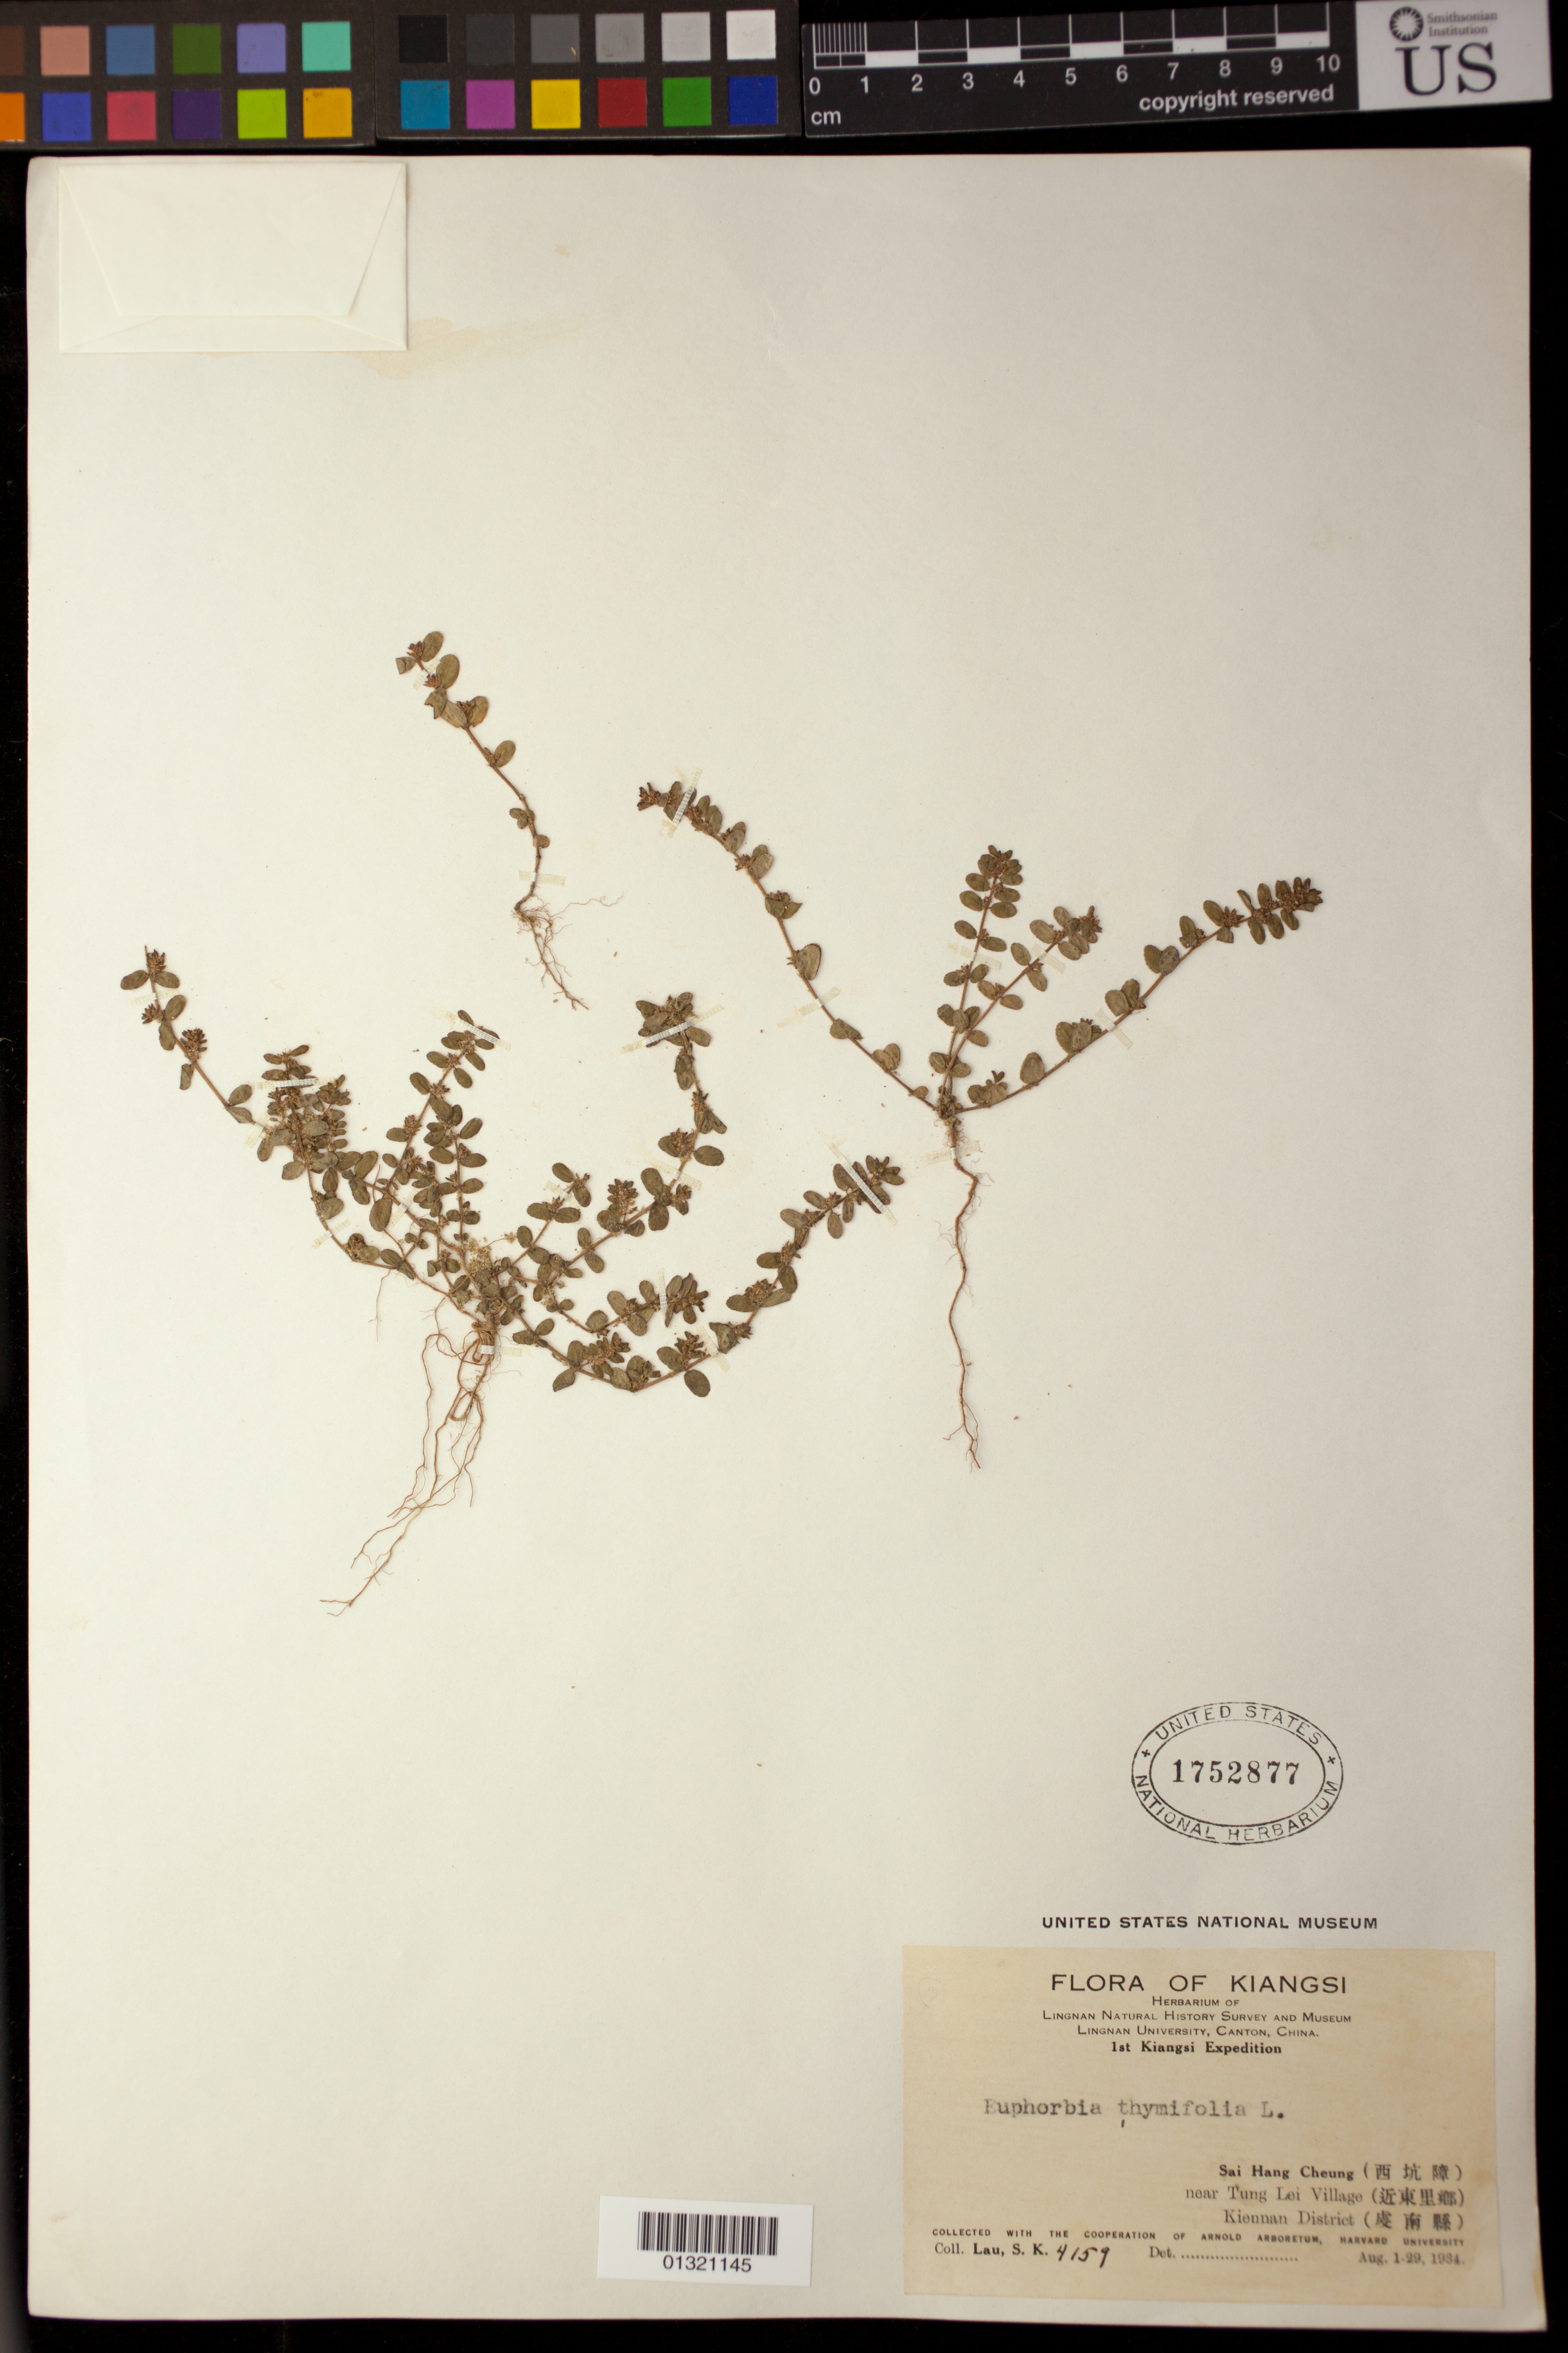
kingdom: Plantae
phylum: Tracheophyta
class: Magnoliopsida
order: Malpighiales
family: Euphorbiaceae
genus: Euphorbia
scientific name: Euphorbia thymifolia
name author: L.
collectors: S. K. Lau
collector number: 4159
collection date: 1934-08-01/1934-08-29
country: China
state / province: Jiangxi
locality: Sai Hang Cheung [Sanyangzhuang] near Tung Lei Village, Kiennan District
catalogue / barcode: US 1752877